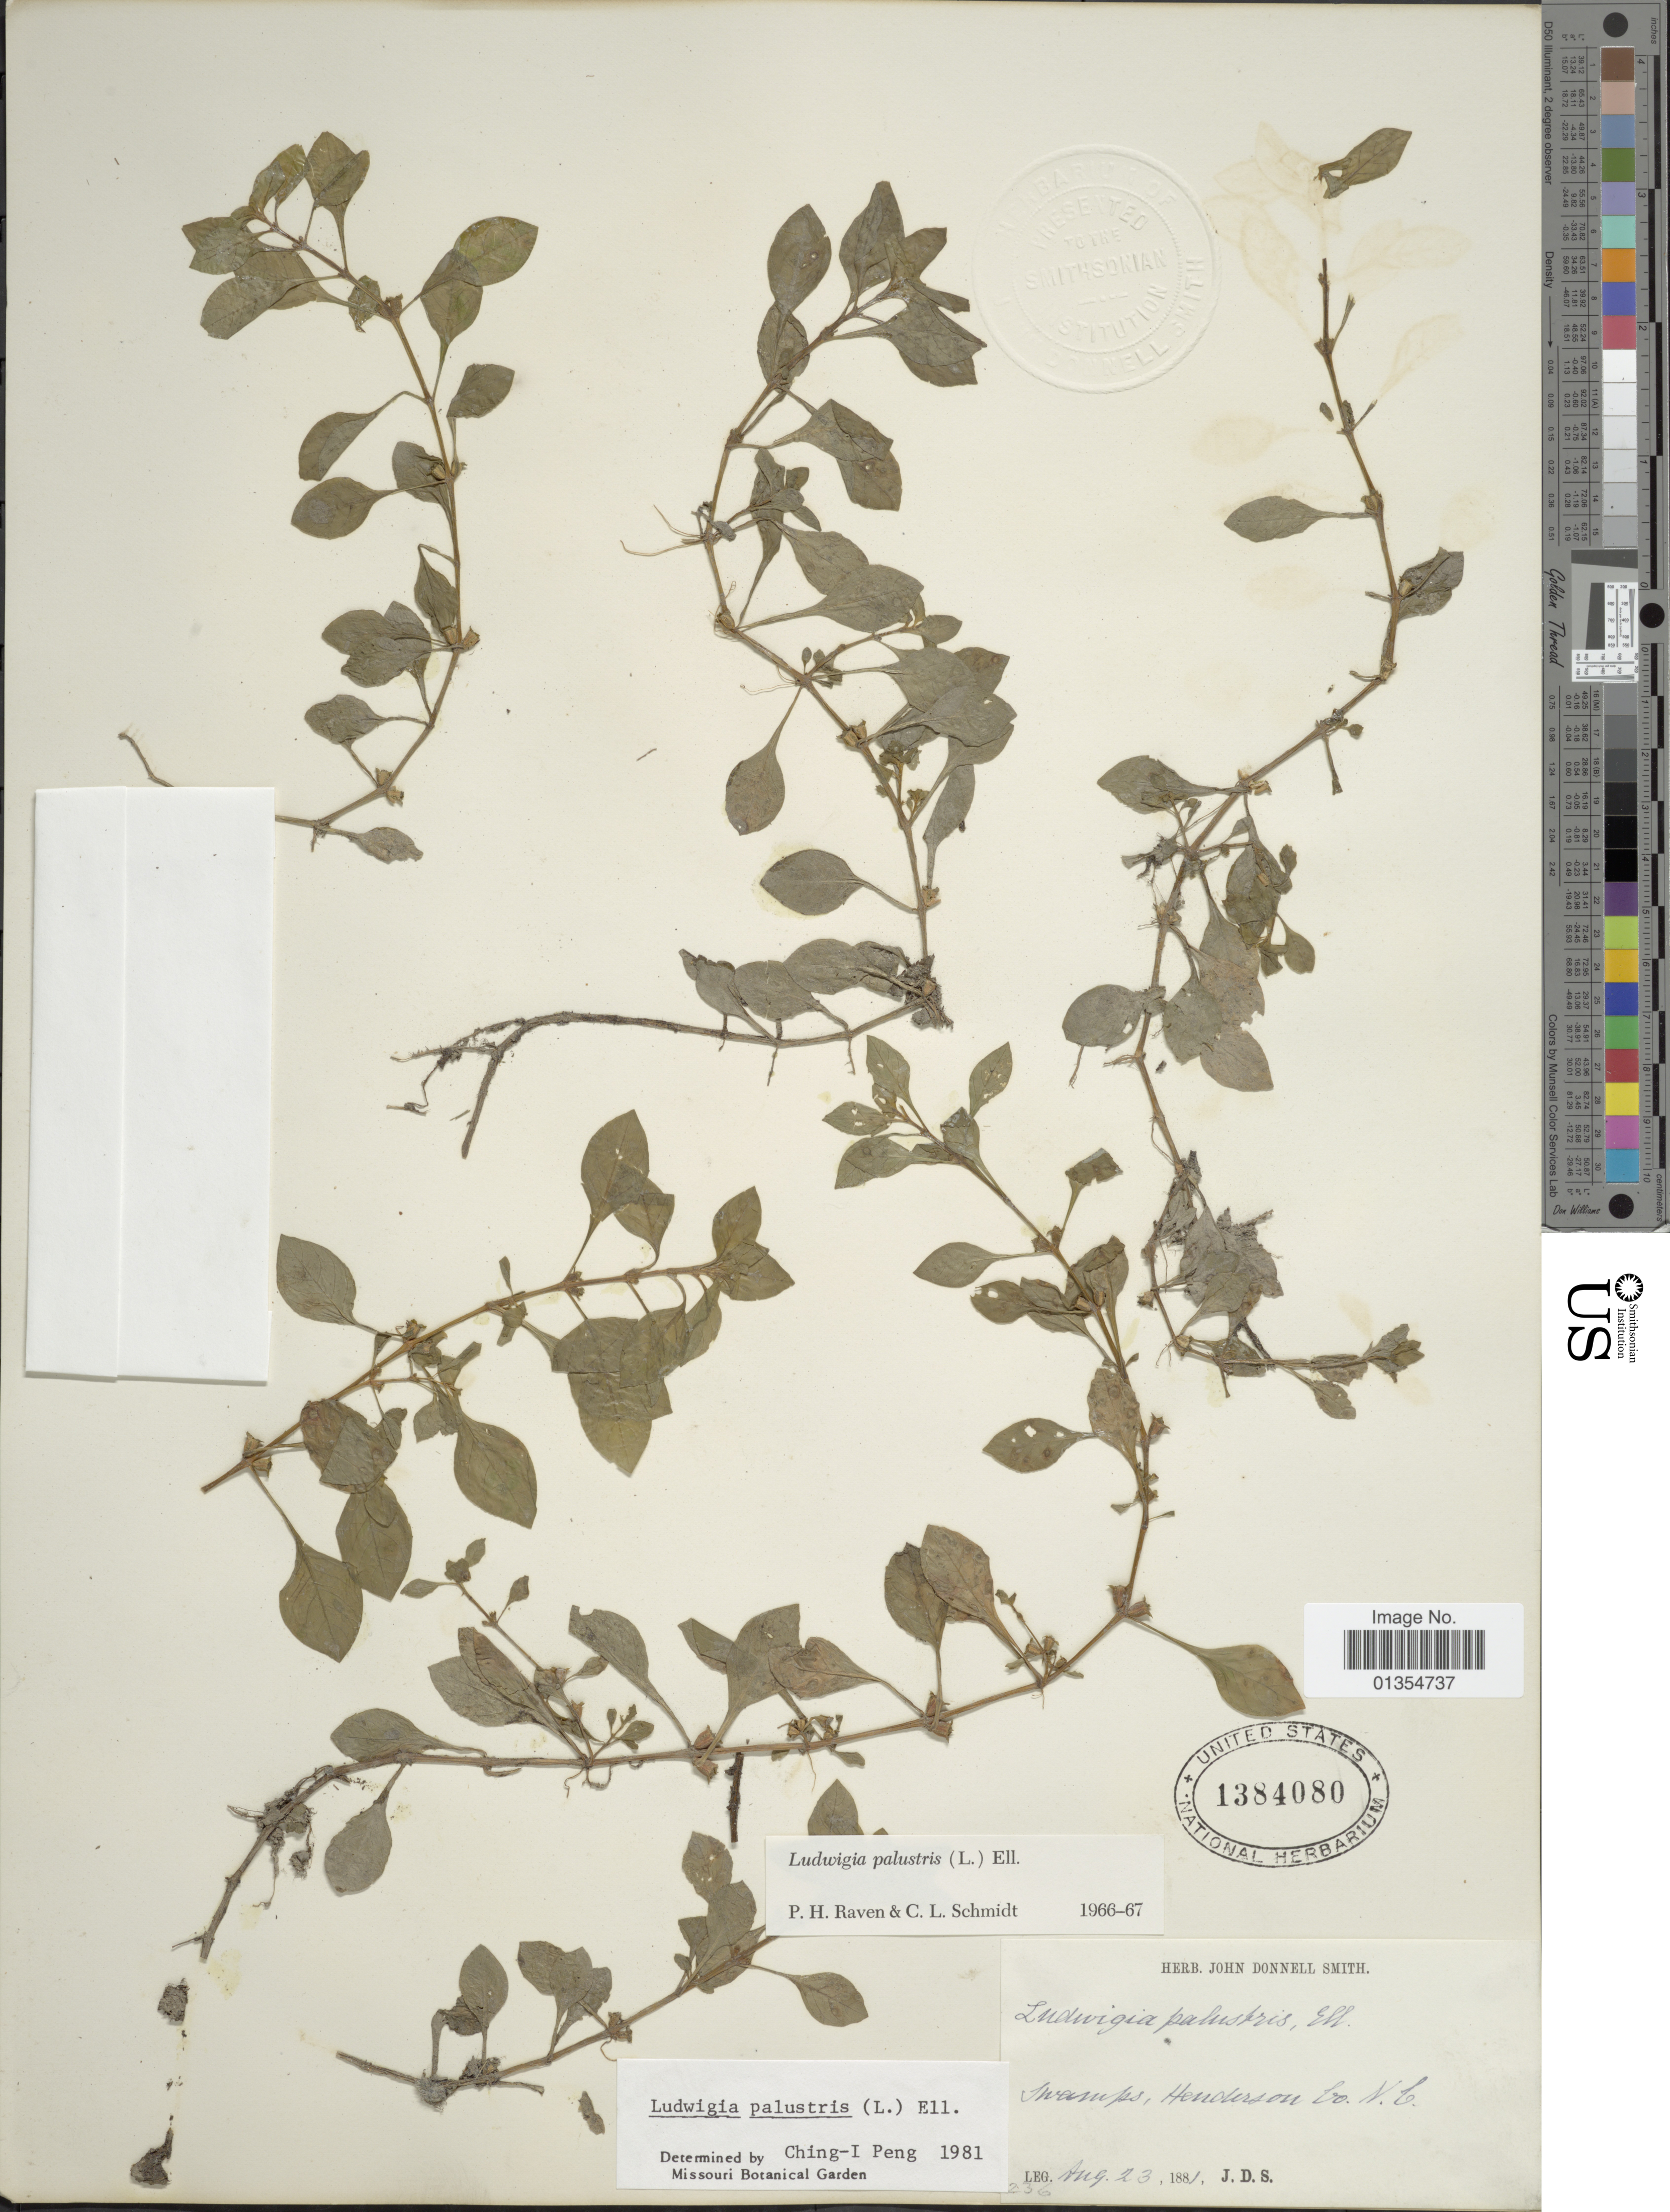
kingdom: Plantae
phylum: Tracheophyta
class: Magnoliopsida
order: Myrtales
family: Onagraceae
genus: Ludwigia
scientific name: Ludwigia palustris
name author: (L.) Elliott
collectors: J. Donnell Smith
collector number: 236*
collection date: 1881-08-23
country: United States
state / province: North Carolina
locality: Henderson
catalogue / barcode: US 1384080